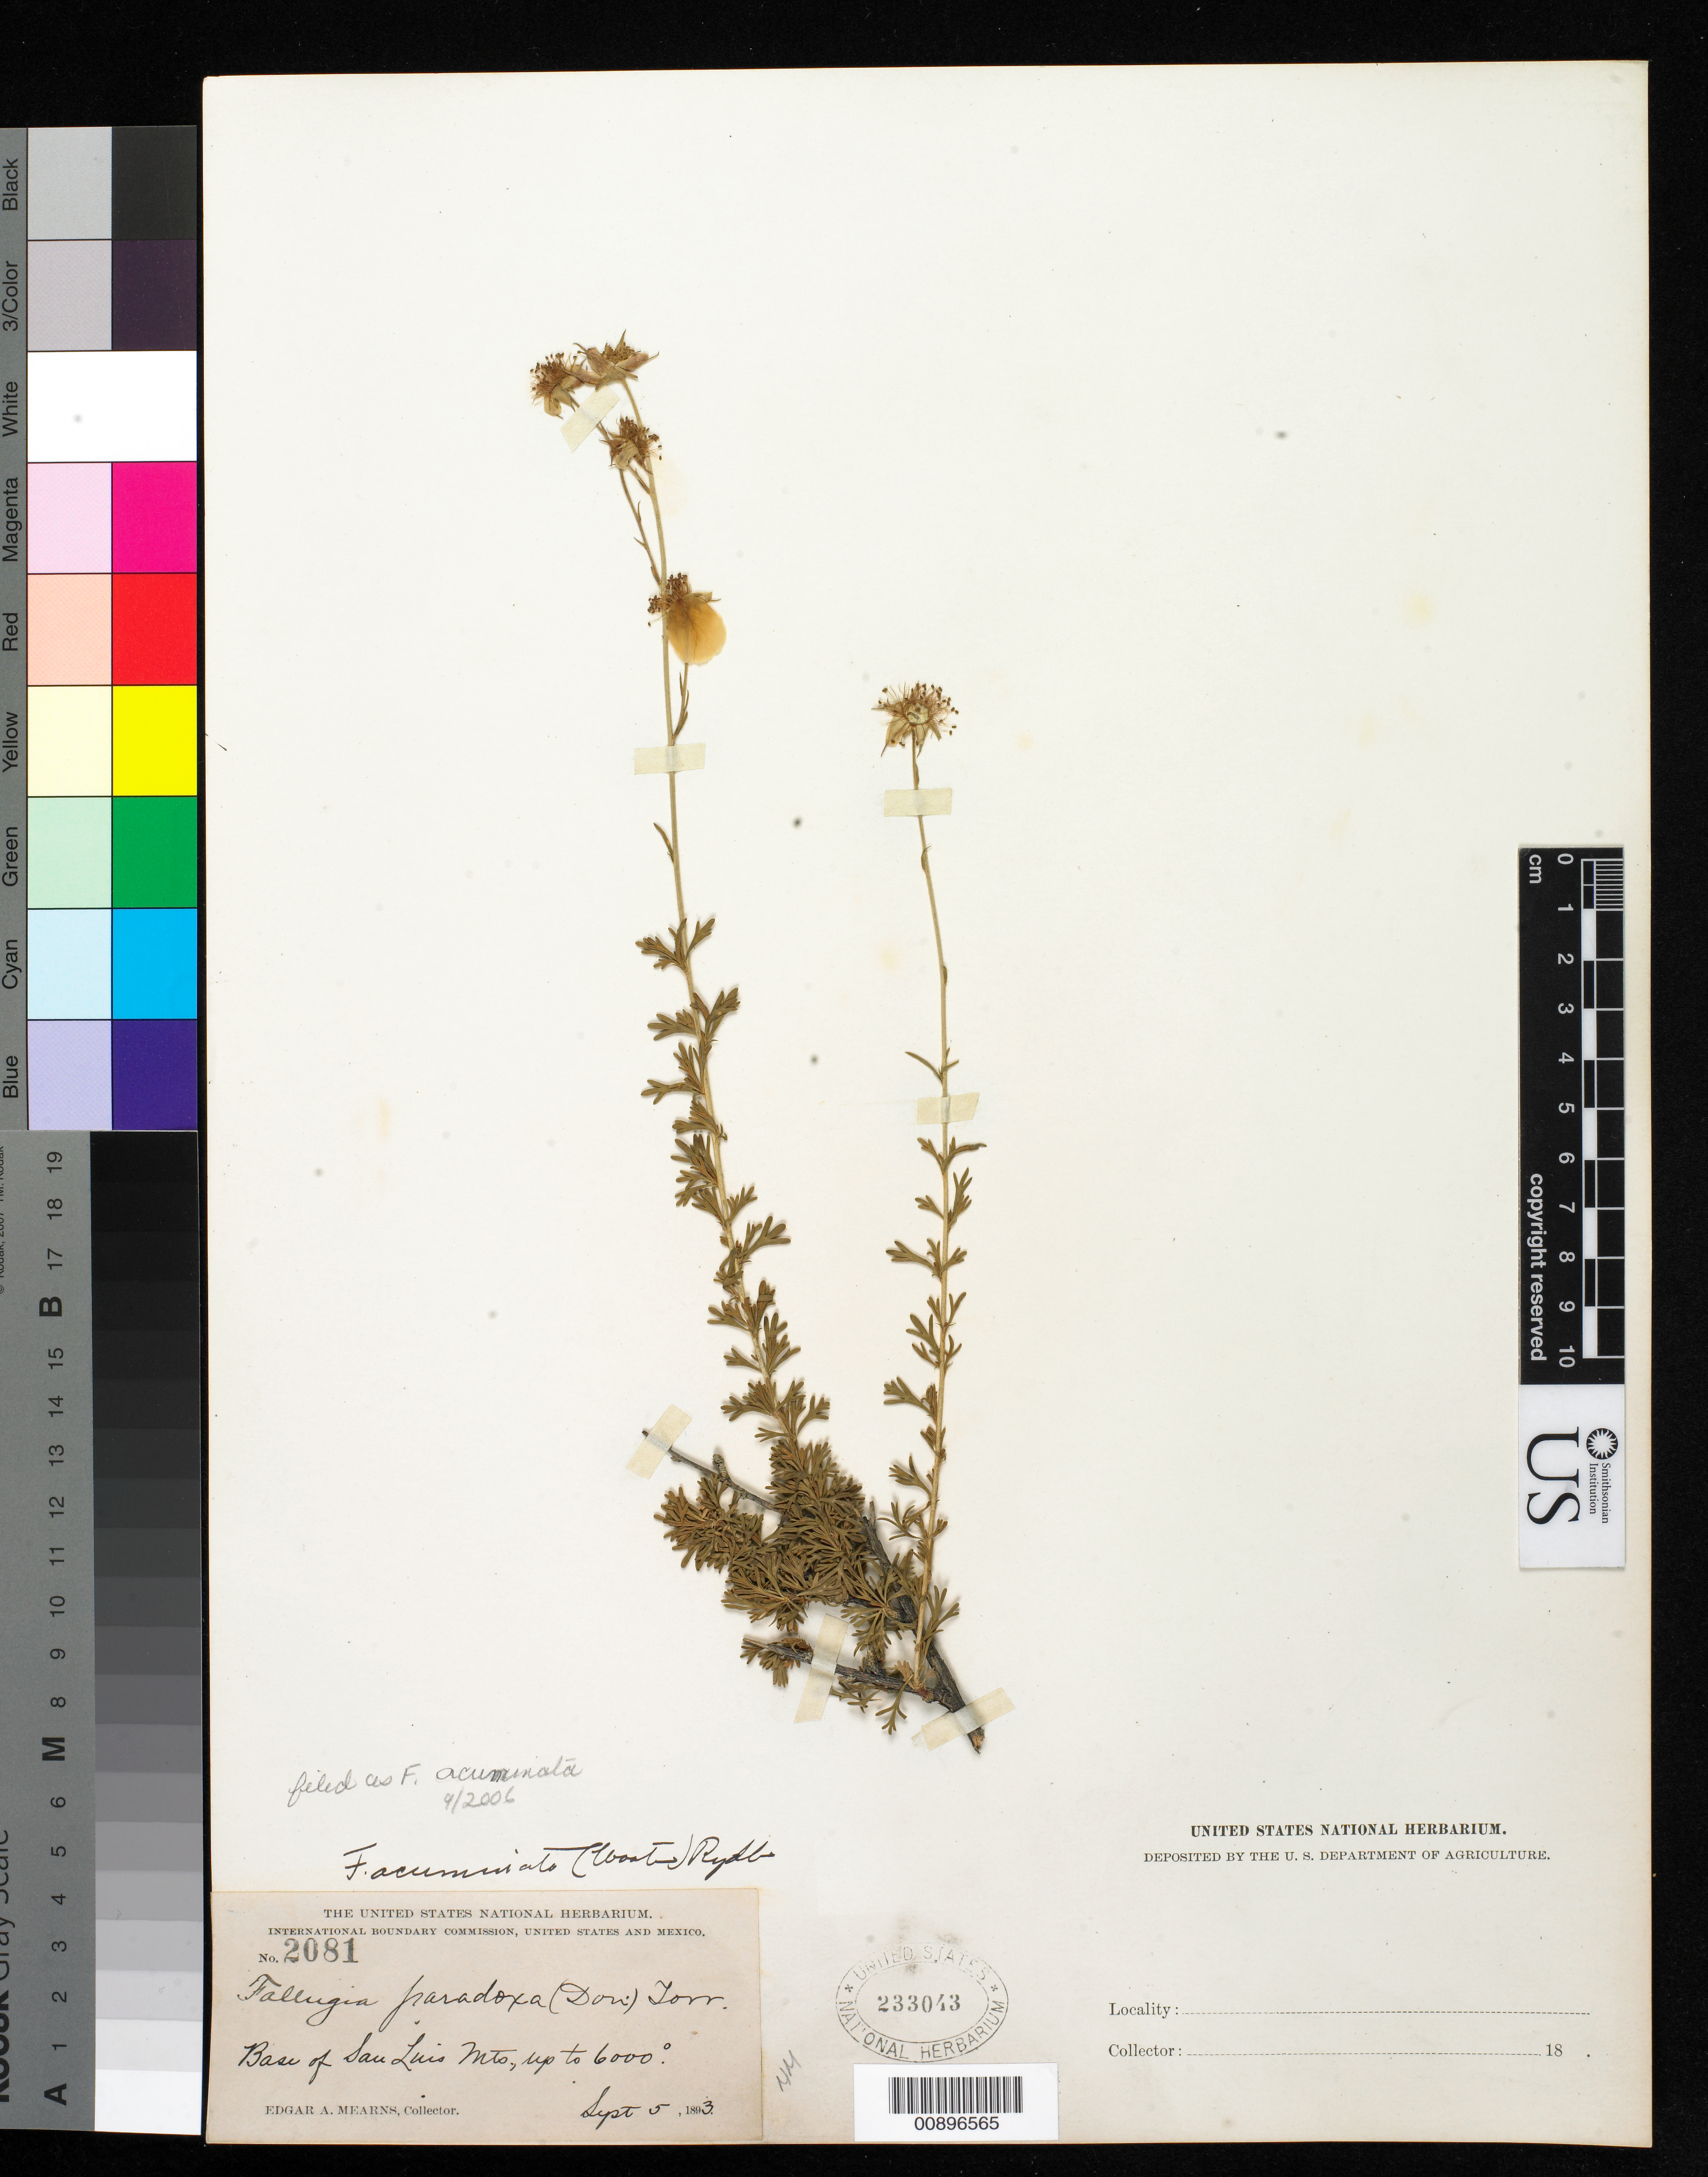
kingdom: Plantae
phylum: Tracheophyta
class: Magnoliopsida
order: Rosales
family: Rosaceae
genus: Fallugia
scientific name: Fallugia acuminata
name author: (Wooton) Rydb.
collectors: E. A. Mearns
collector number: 2081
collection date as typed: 05 Sep 1893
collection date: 1893-09-05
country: United States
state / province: New Mexico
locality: Base of San Luis Mts.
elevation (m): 1829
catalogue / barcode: US 233043